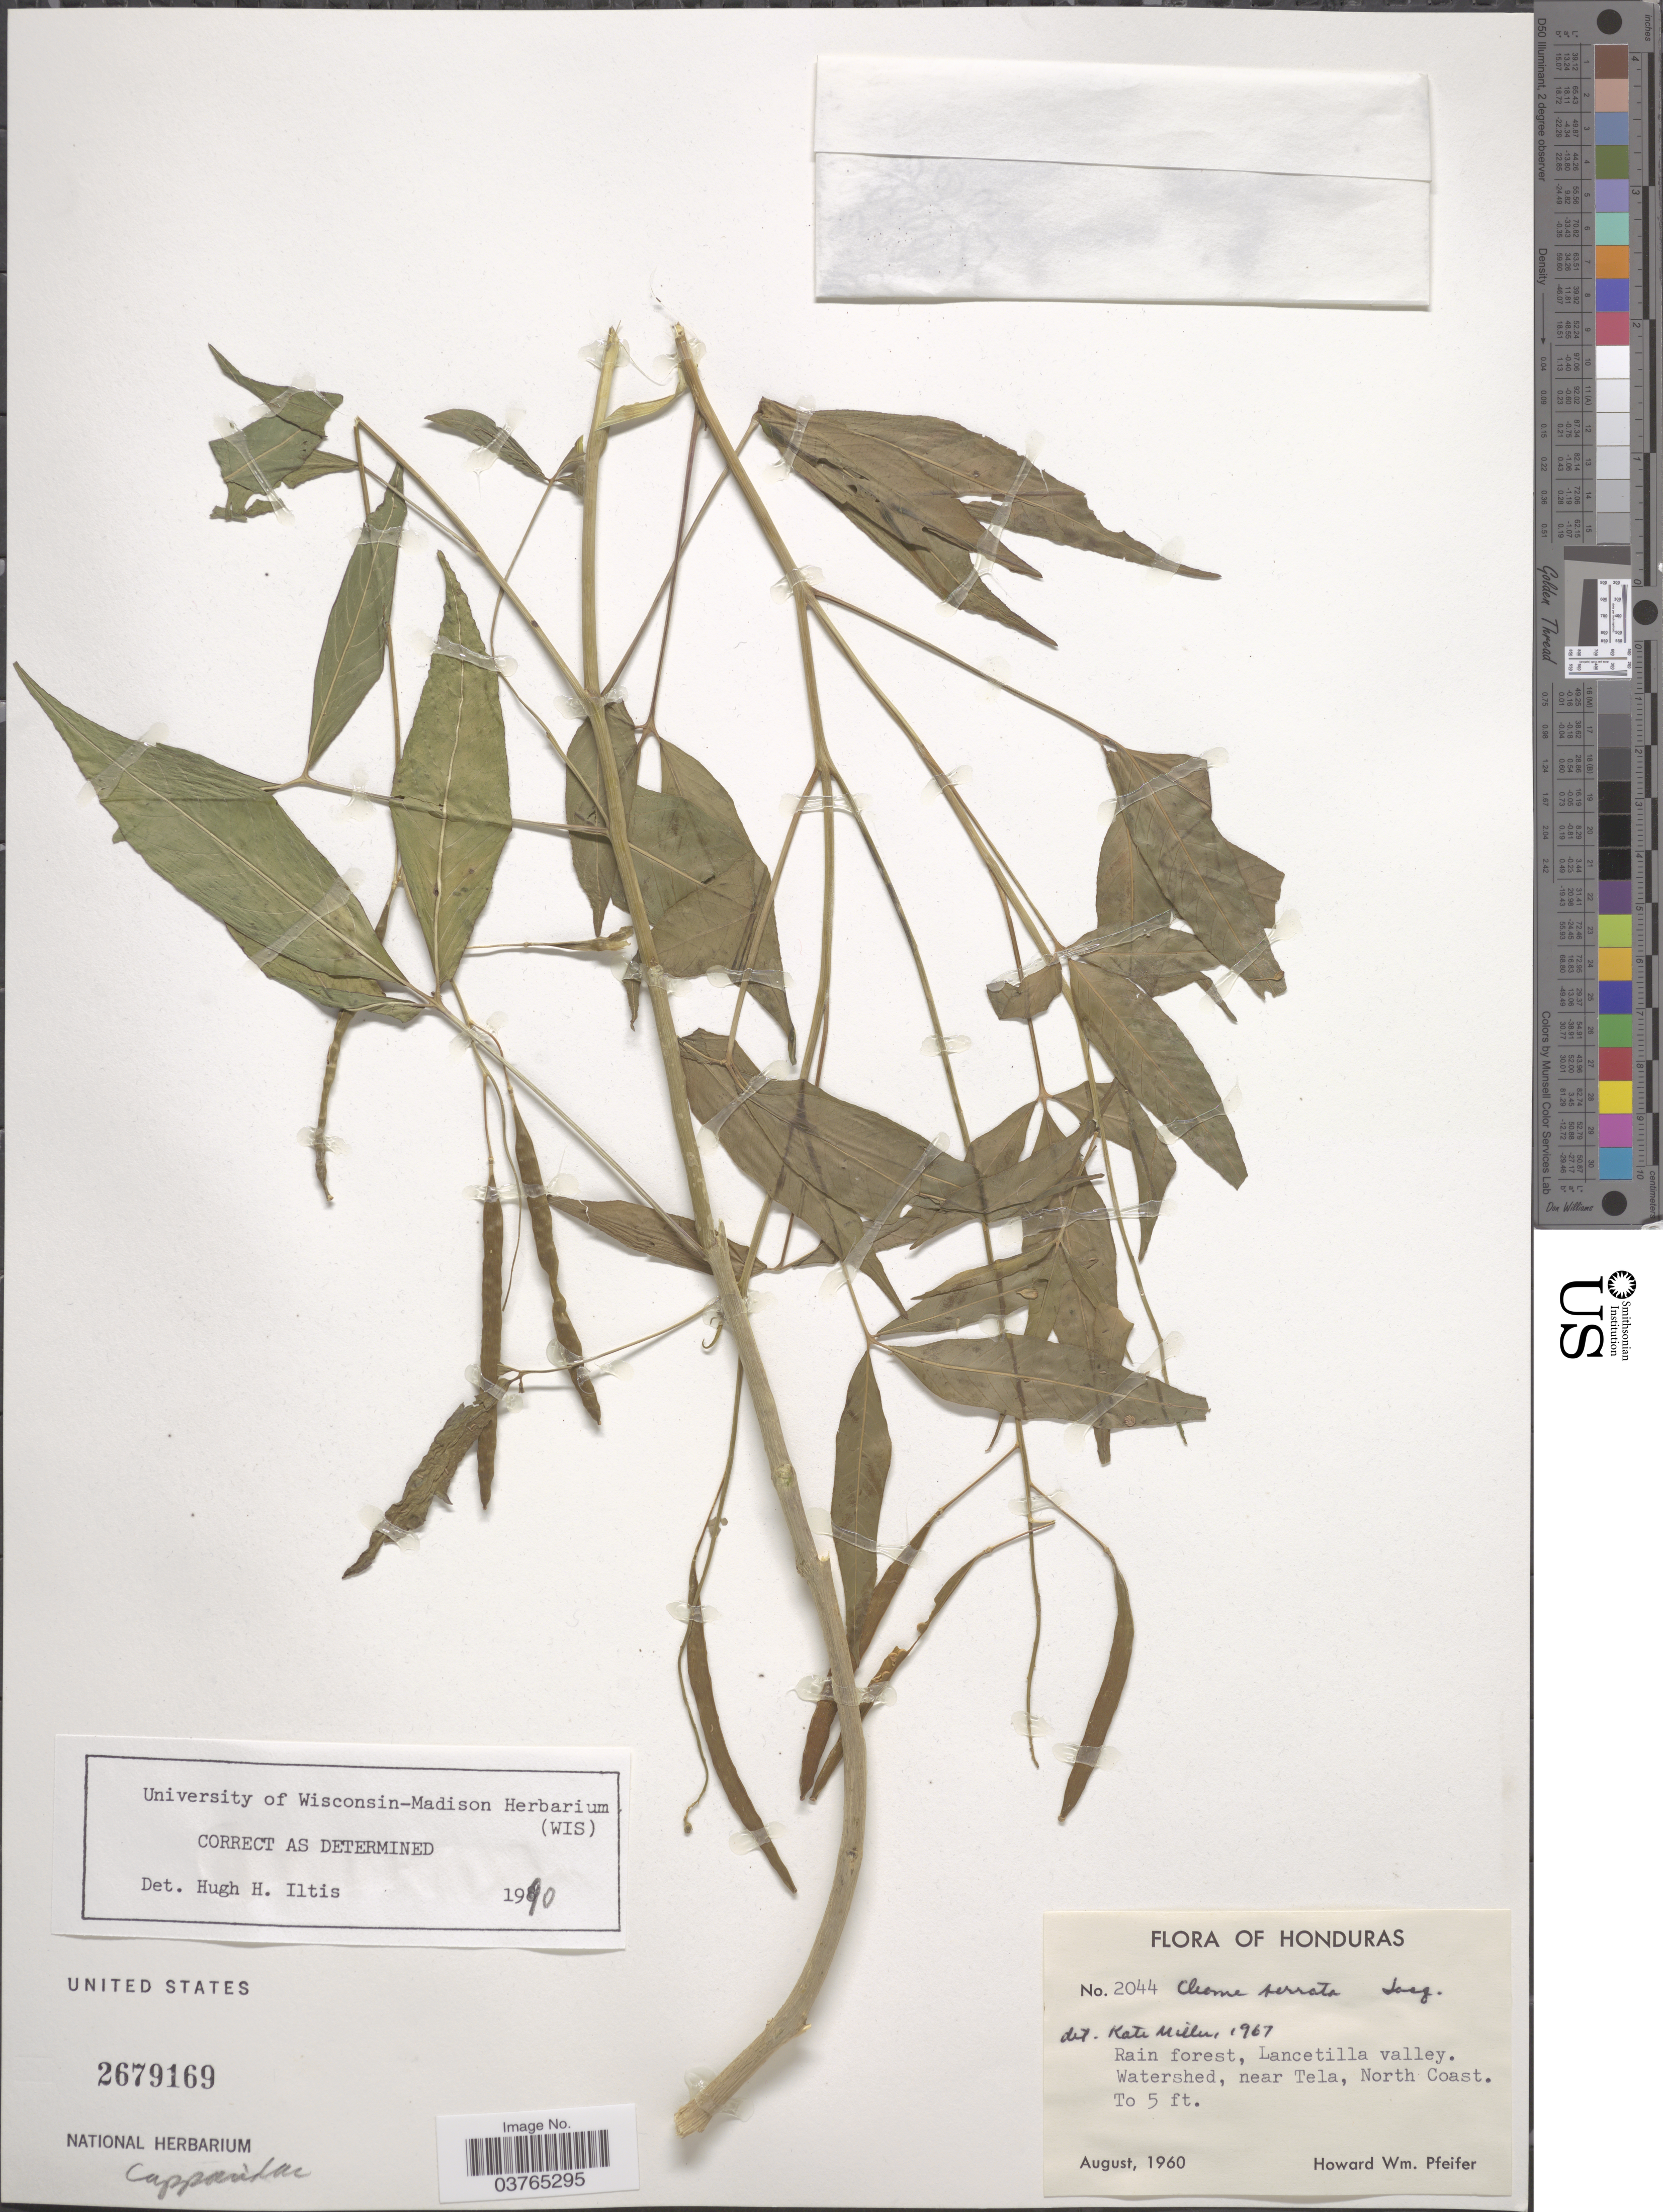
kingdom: Plantae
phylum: Tracheophyta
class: Magnoliopsida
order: Brassicales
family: Cleomaceae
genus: Cleoserrata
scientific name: Cleoserrata serrata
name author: (Jacq.) Iltis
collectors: H. W. Pfeifer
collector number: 2044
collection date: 1960-08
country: Honduras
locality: Rain forest, Lancetilla valley. Watershed, near Tela, North Coast.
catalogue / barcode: US 2679169